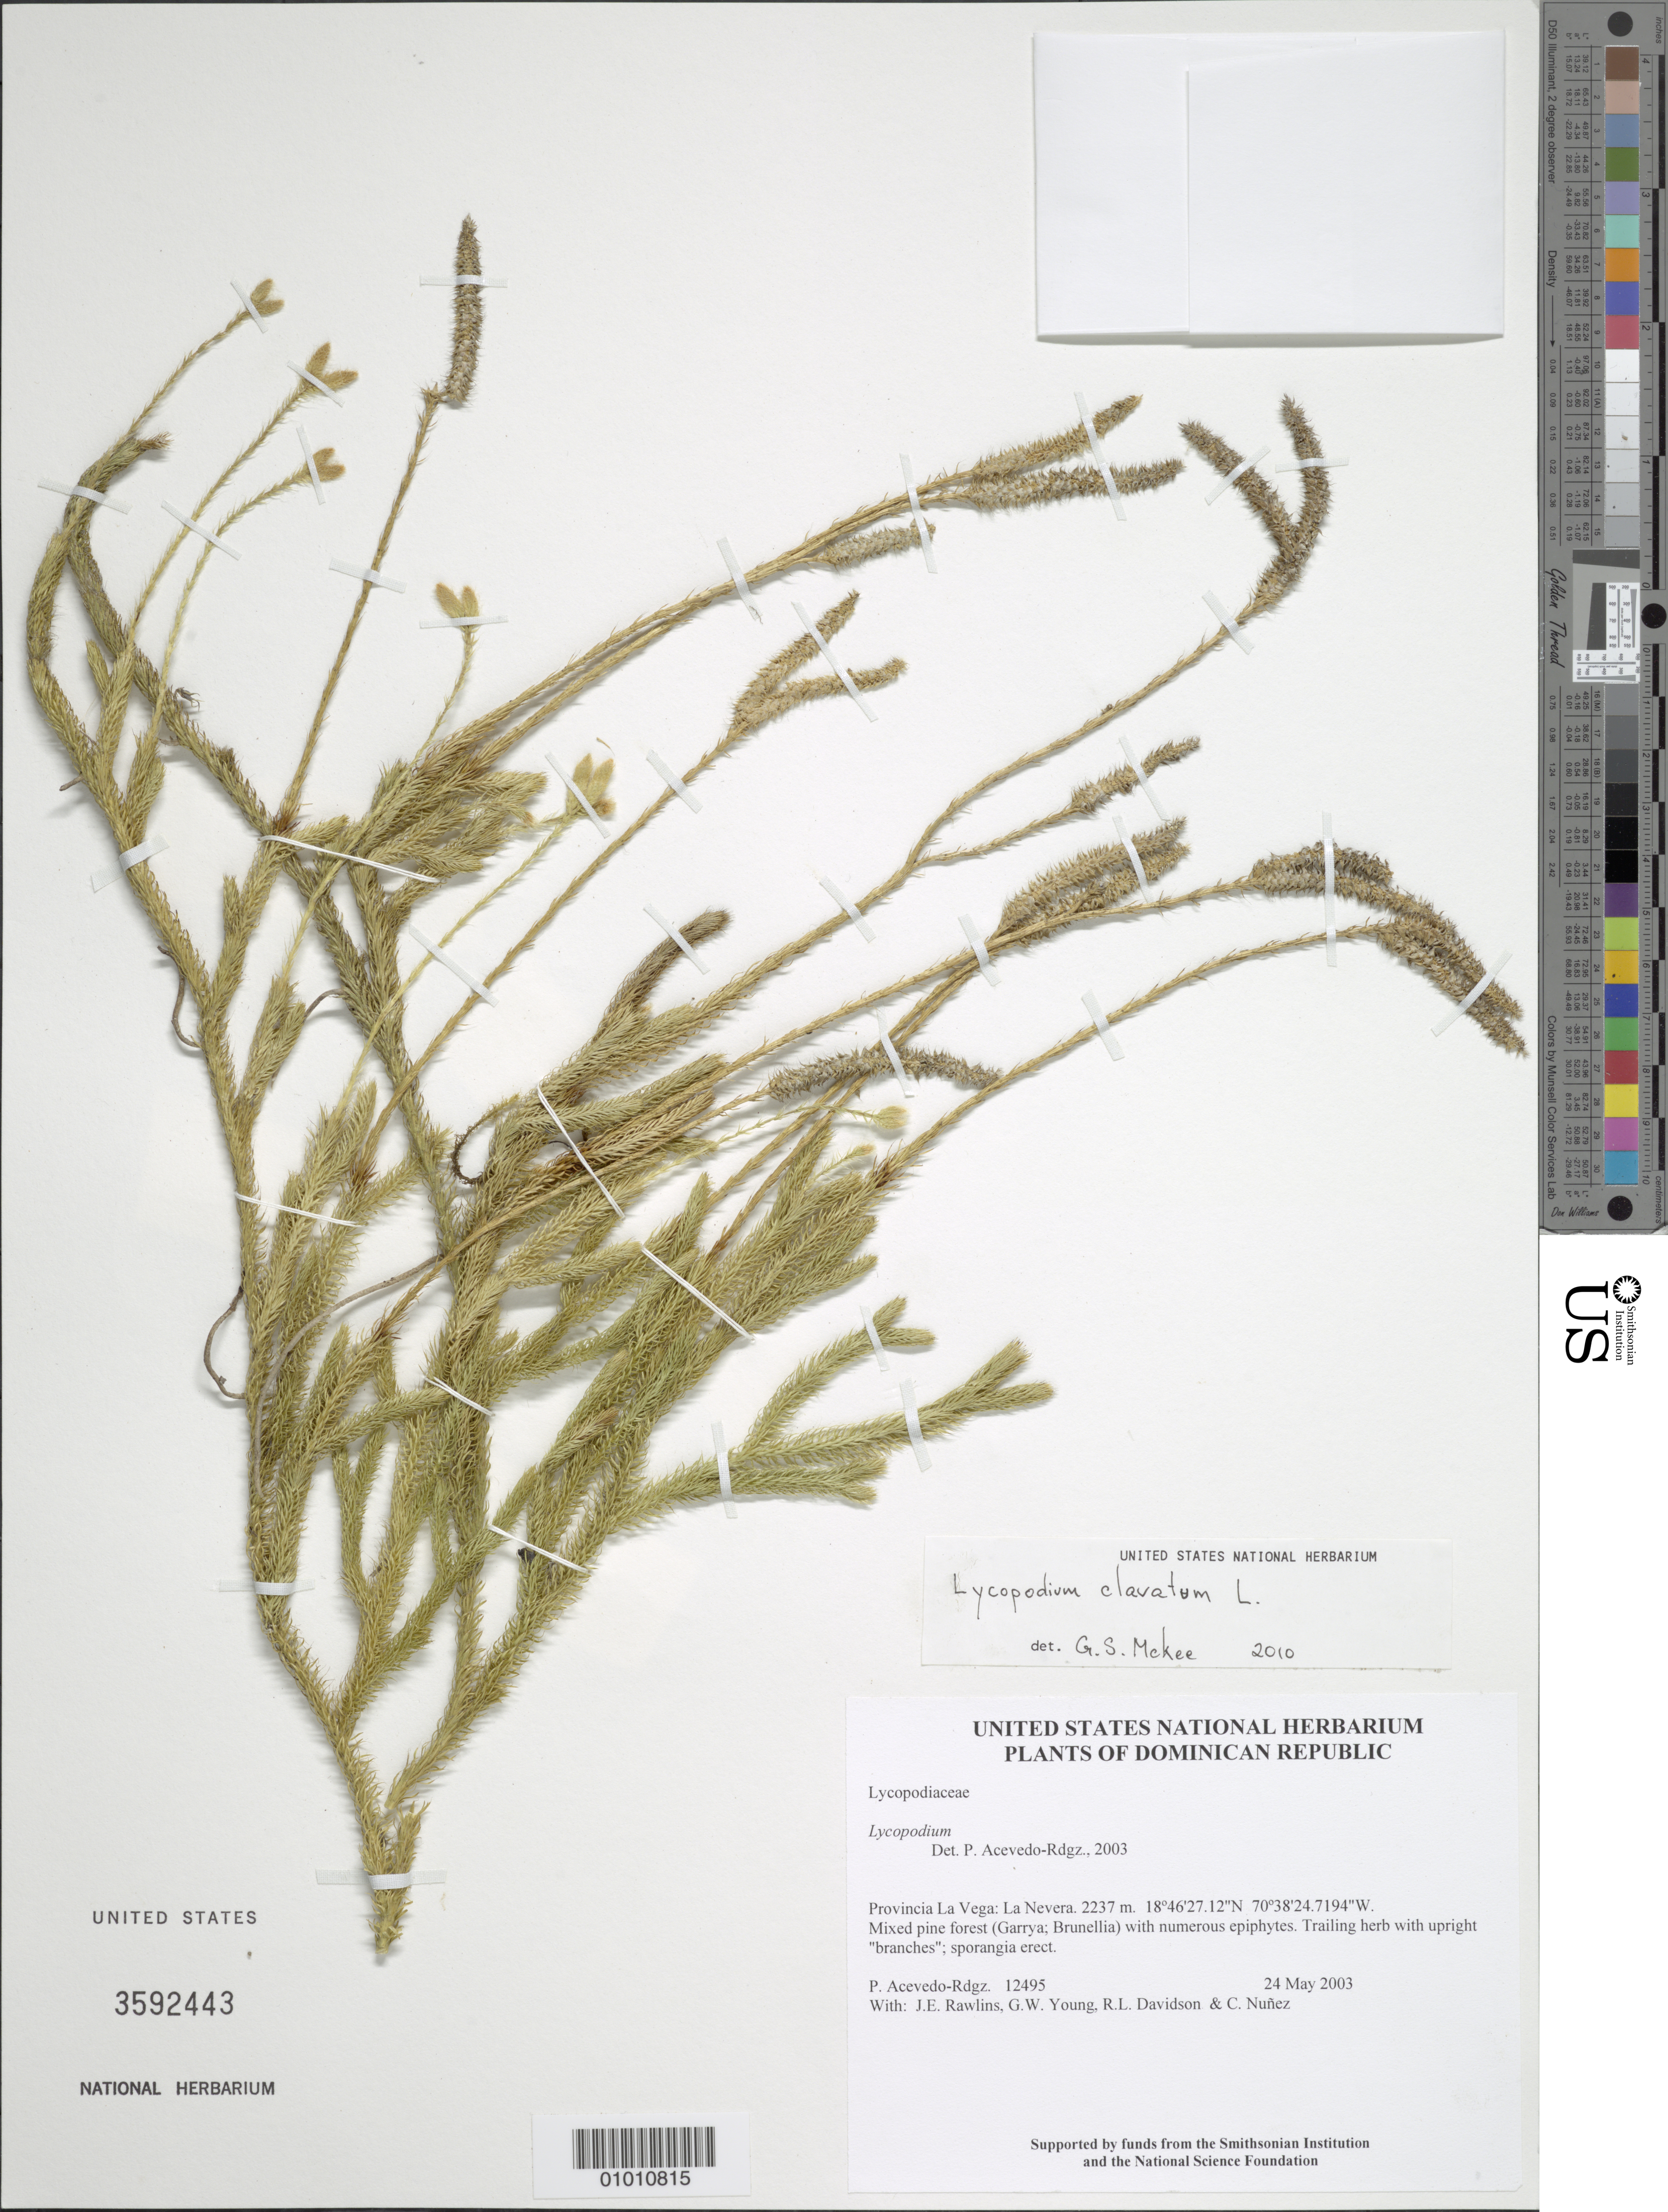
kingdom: Plantae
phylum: Tracheophyta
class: Lycopodiopsida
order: Lycopodiales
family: Lycopodiaceae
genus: Lycopodium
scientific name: Lycopodium clavatum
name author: L.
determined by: McKee, G. S., (US), NMNH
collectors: P. Acevedo-Rodr., J. Rawlins, G. Young, R. Davidson & C. Nunez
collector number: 12495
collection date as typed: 24 May 2003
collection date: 2003-05-24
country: Dominican Republic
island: Hispaniola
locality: Provincia La Vega: La Nevera.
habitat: Mixed pine forest (Garrya; Brunellia) with numerous epiphytes.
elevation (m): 2237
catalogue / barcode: US 3592443